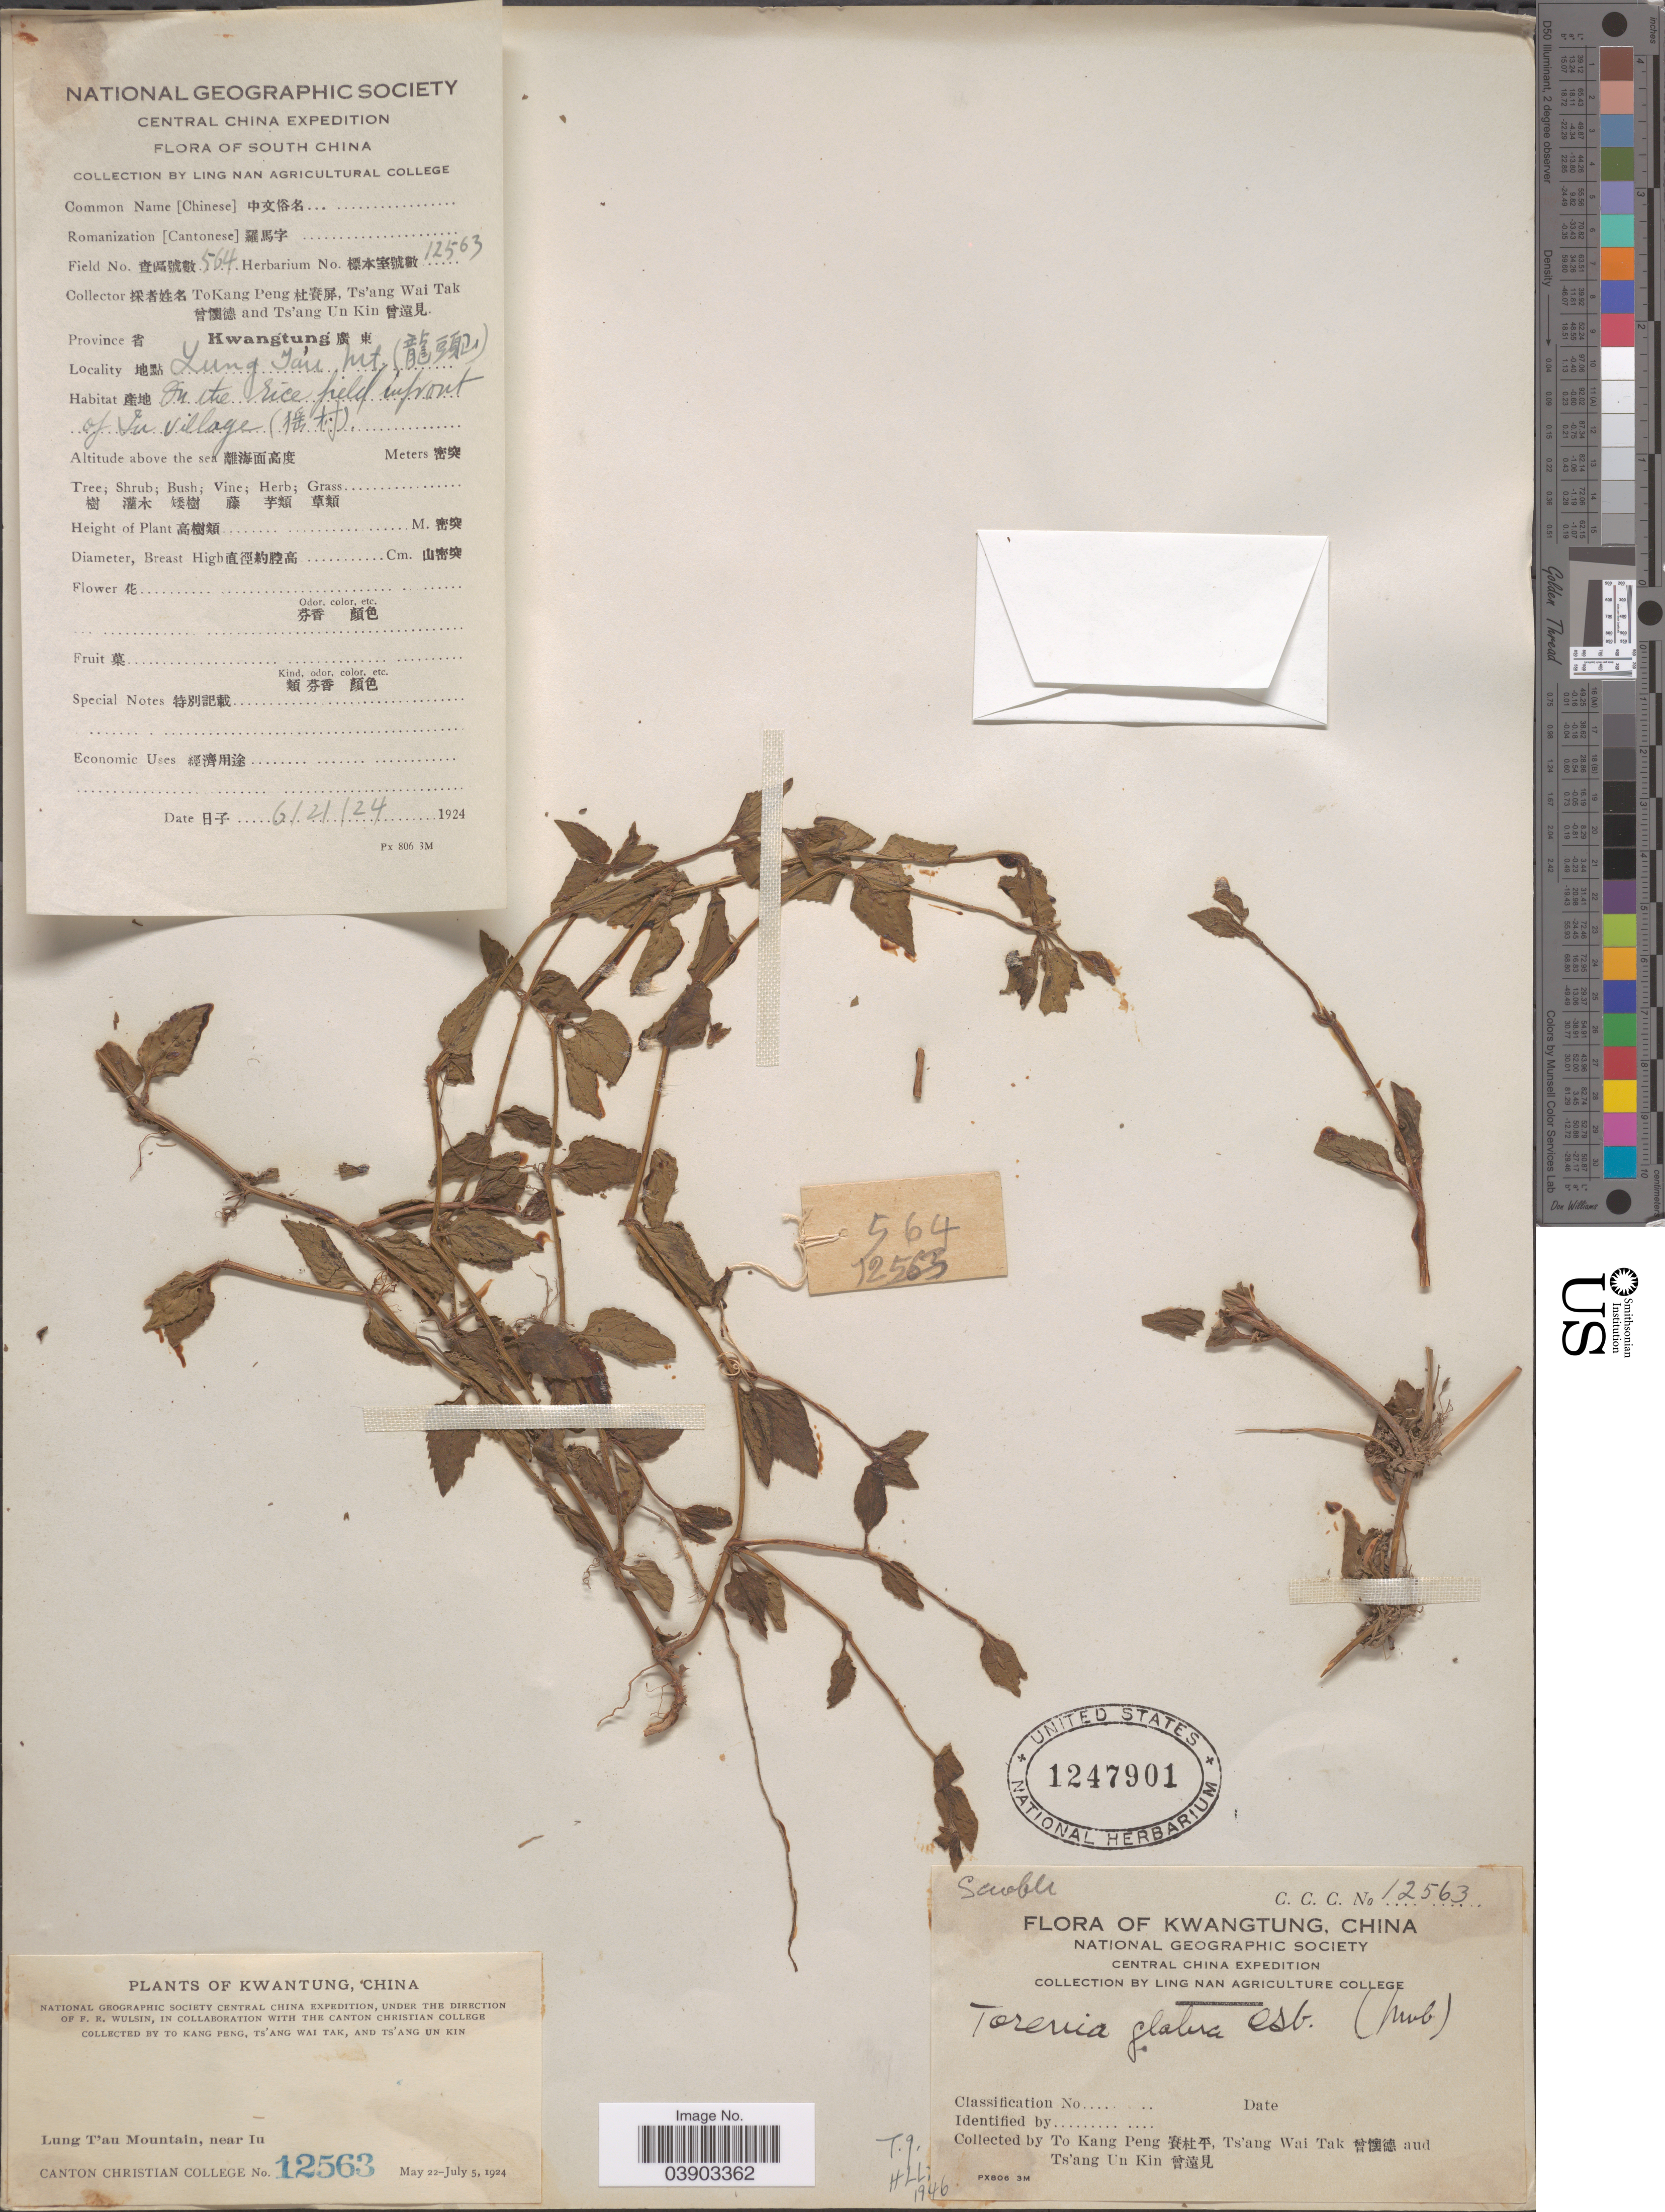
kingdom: Plantae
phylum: Tracheophyta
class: Magnoliopsida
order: Lamiales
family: Linderniaceae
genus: Torenia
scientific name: Torenia glabra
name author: Osbeck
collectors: T. K. Peng, W. T. Tsang & Ts' Ang Un Kin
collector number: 12563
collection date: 1924-04-06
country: China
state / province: Guangdong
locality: Kwantung. Lung T'au Mountain, near Iu. Kwangtung. South China. Lung T'au Mt. (X) In the rice field upfront of Tu Village (X).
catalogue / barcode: US 1247901